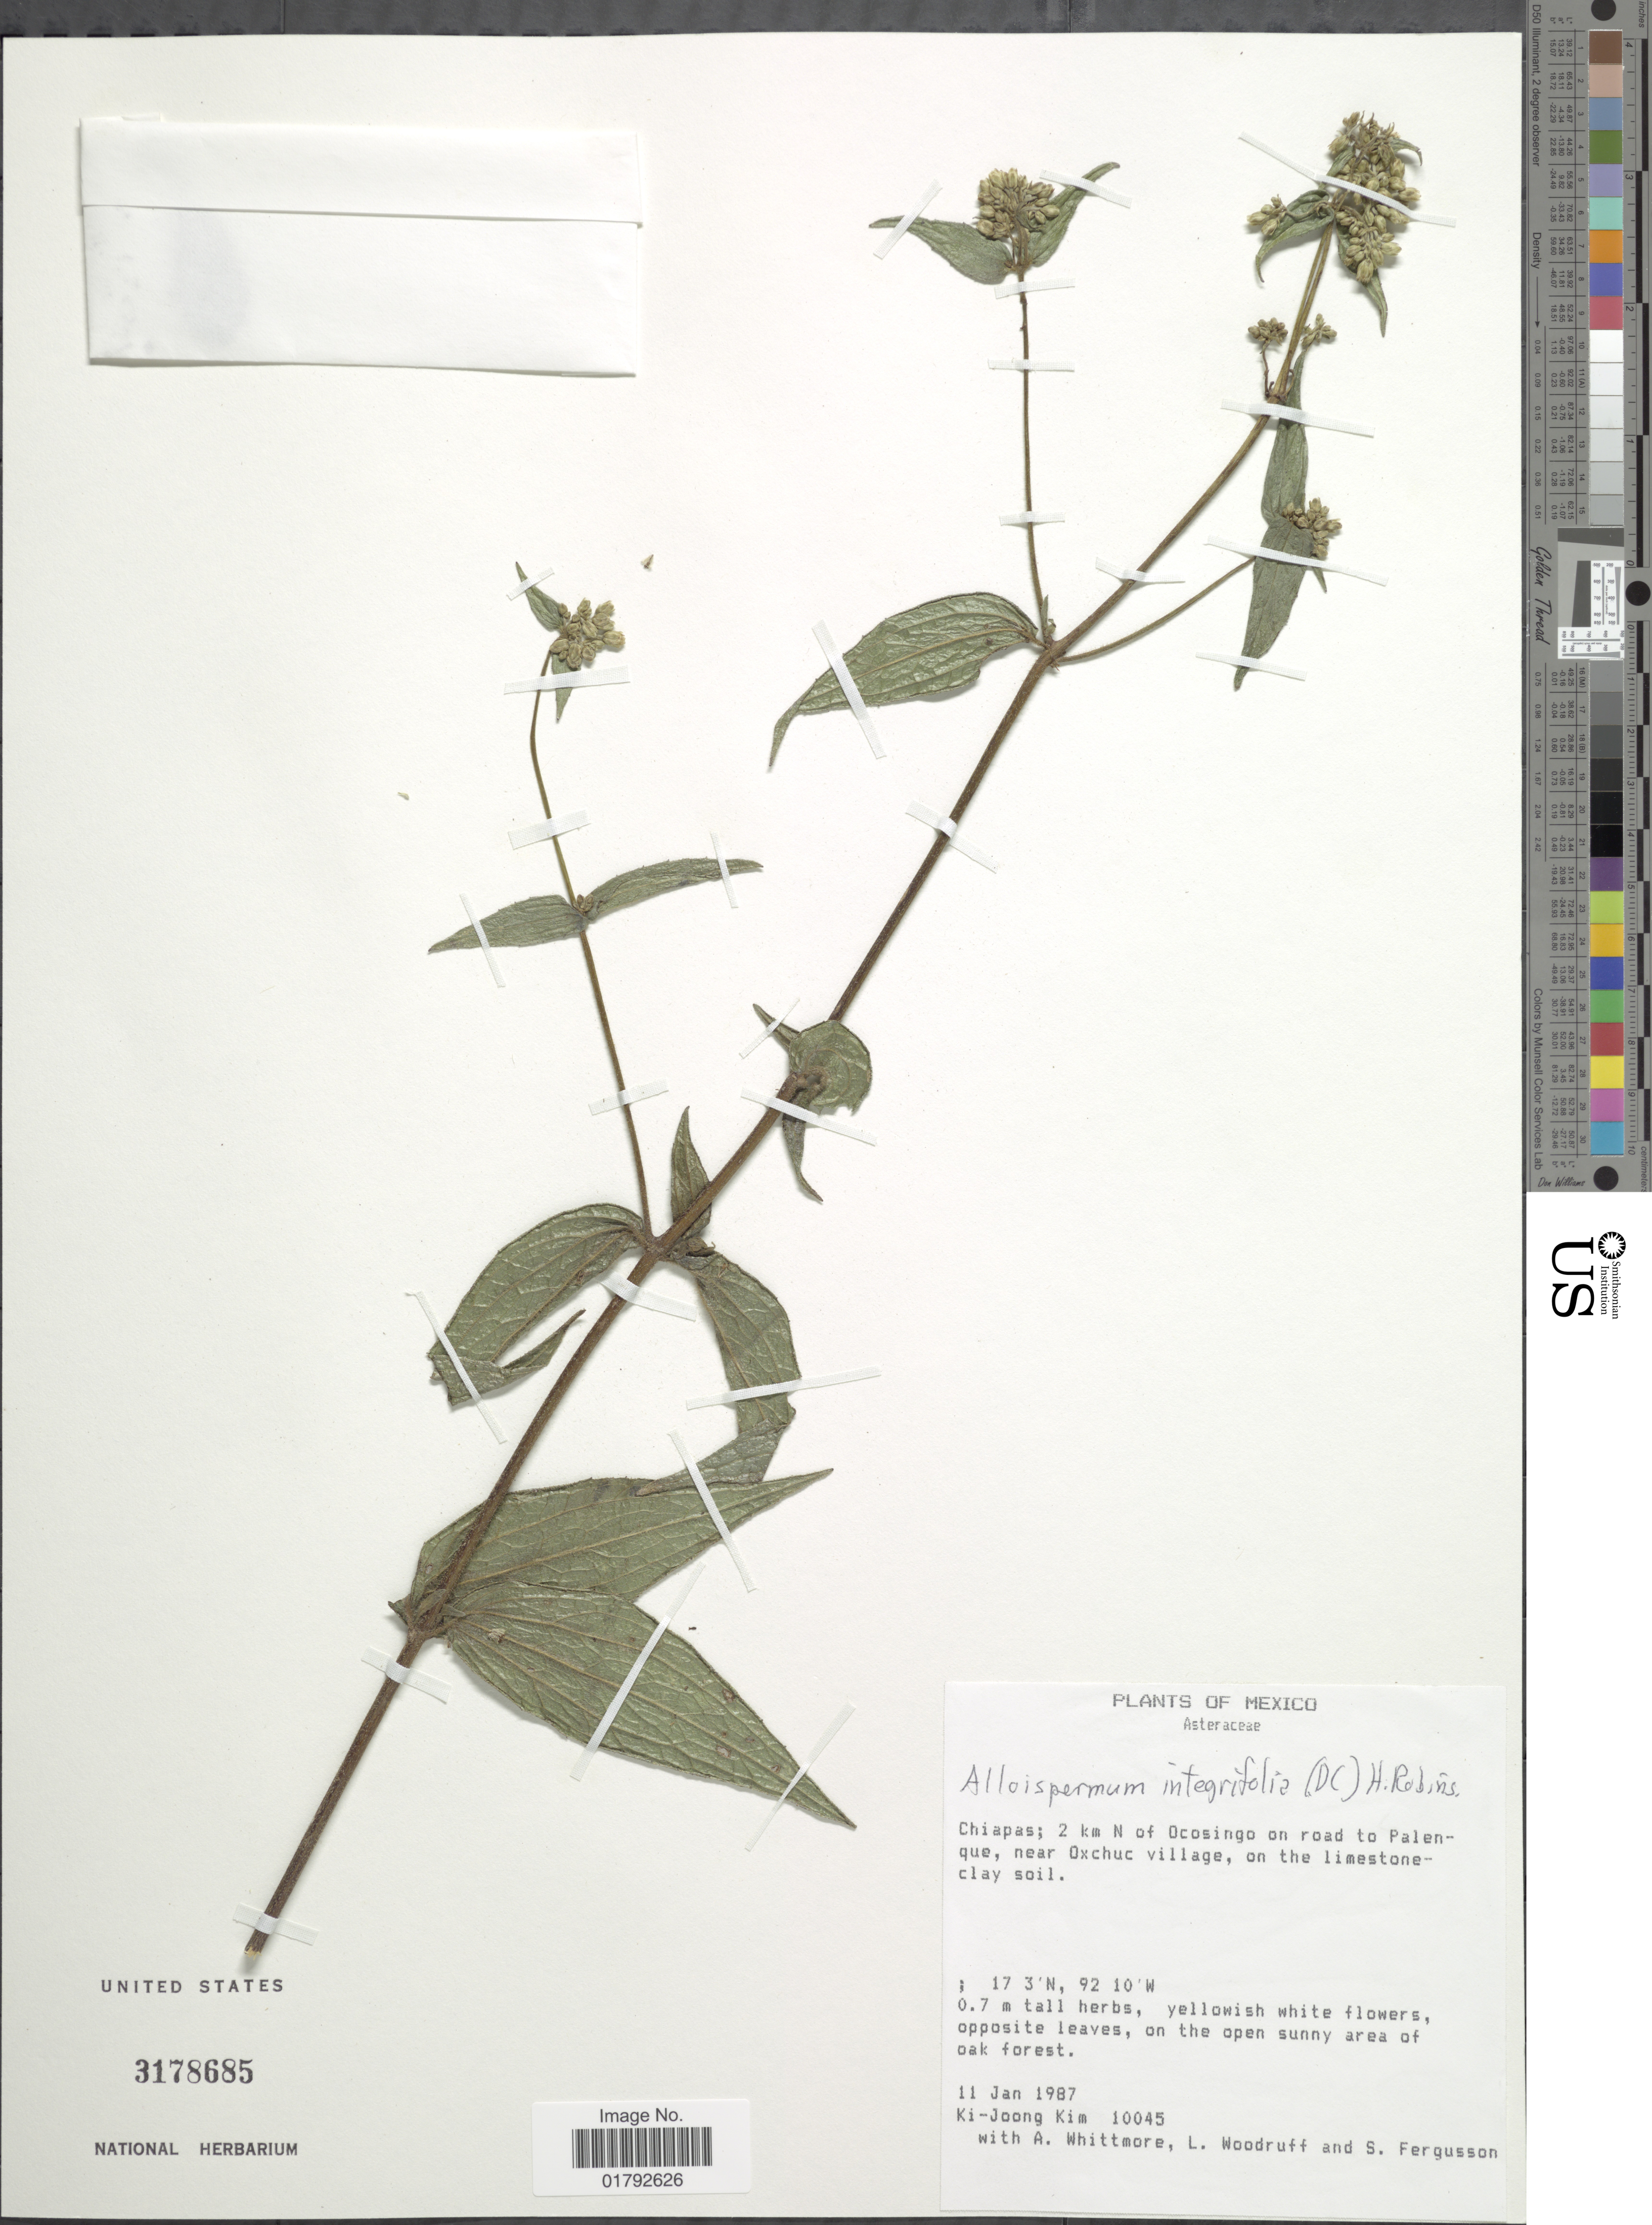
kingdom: Plantae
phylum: Tracheophyta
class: Magnoliopsida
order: Asterales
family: Asteraceae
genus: Alloispermum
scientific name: Alloispermum integrifolium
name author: (DC.) H. Rob.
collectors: K. Kim, A. Whittmore, L. Woodruff & S. Fergusson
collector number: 10045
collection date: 1987-01-11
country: Mexico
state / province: Chiapas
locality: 2 k N of Ocosingo on road to Palenque, near Oxchuc village.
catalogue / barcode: US 3178685